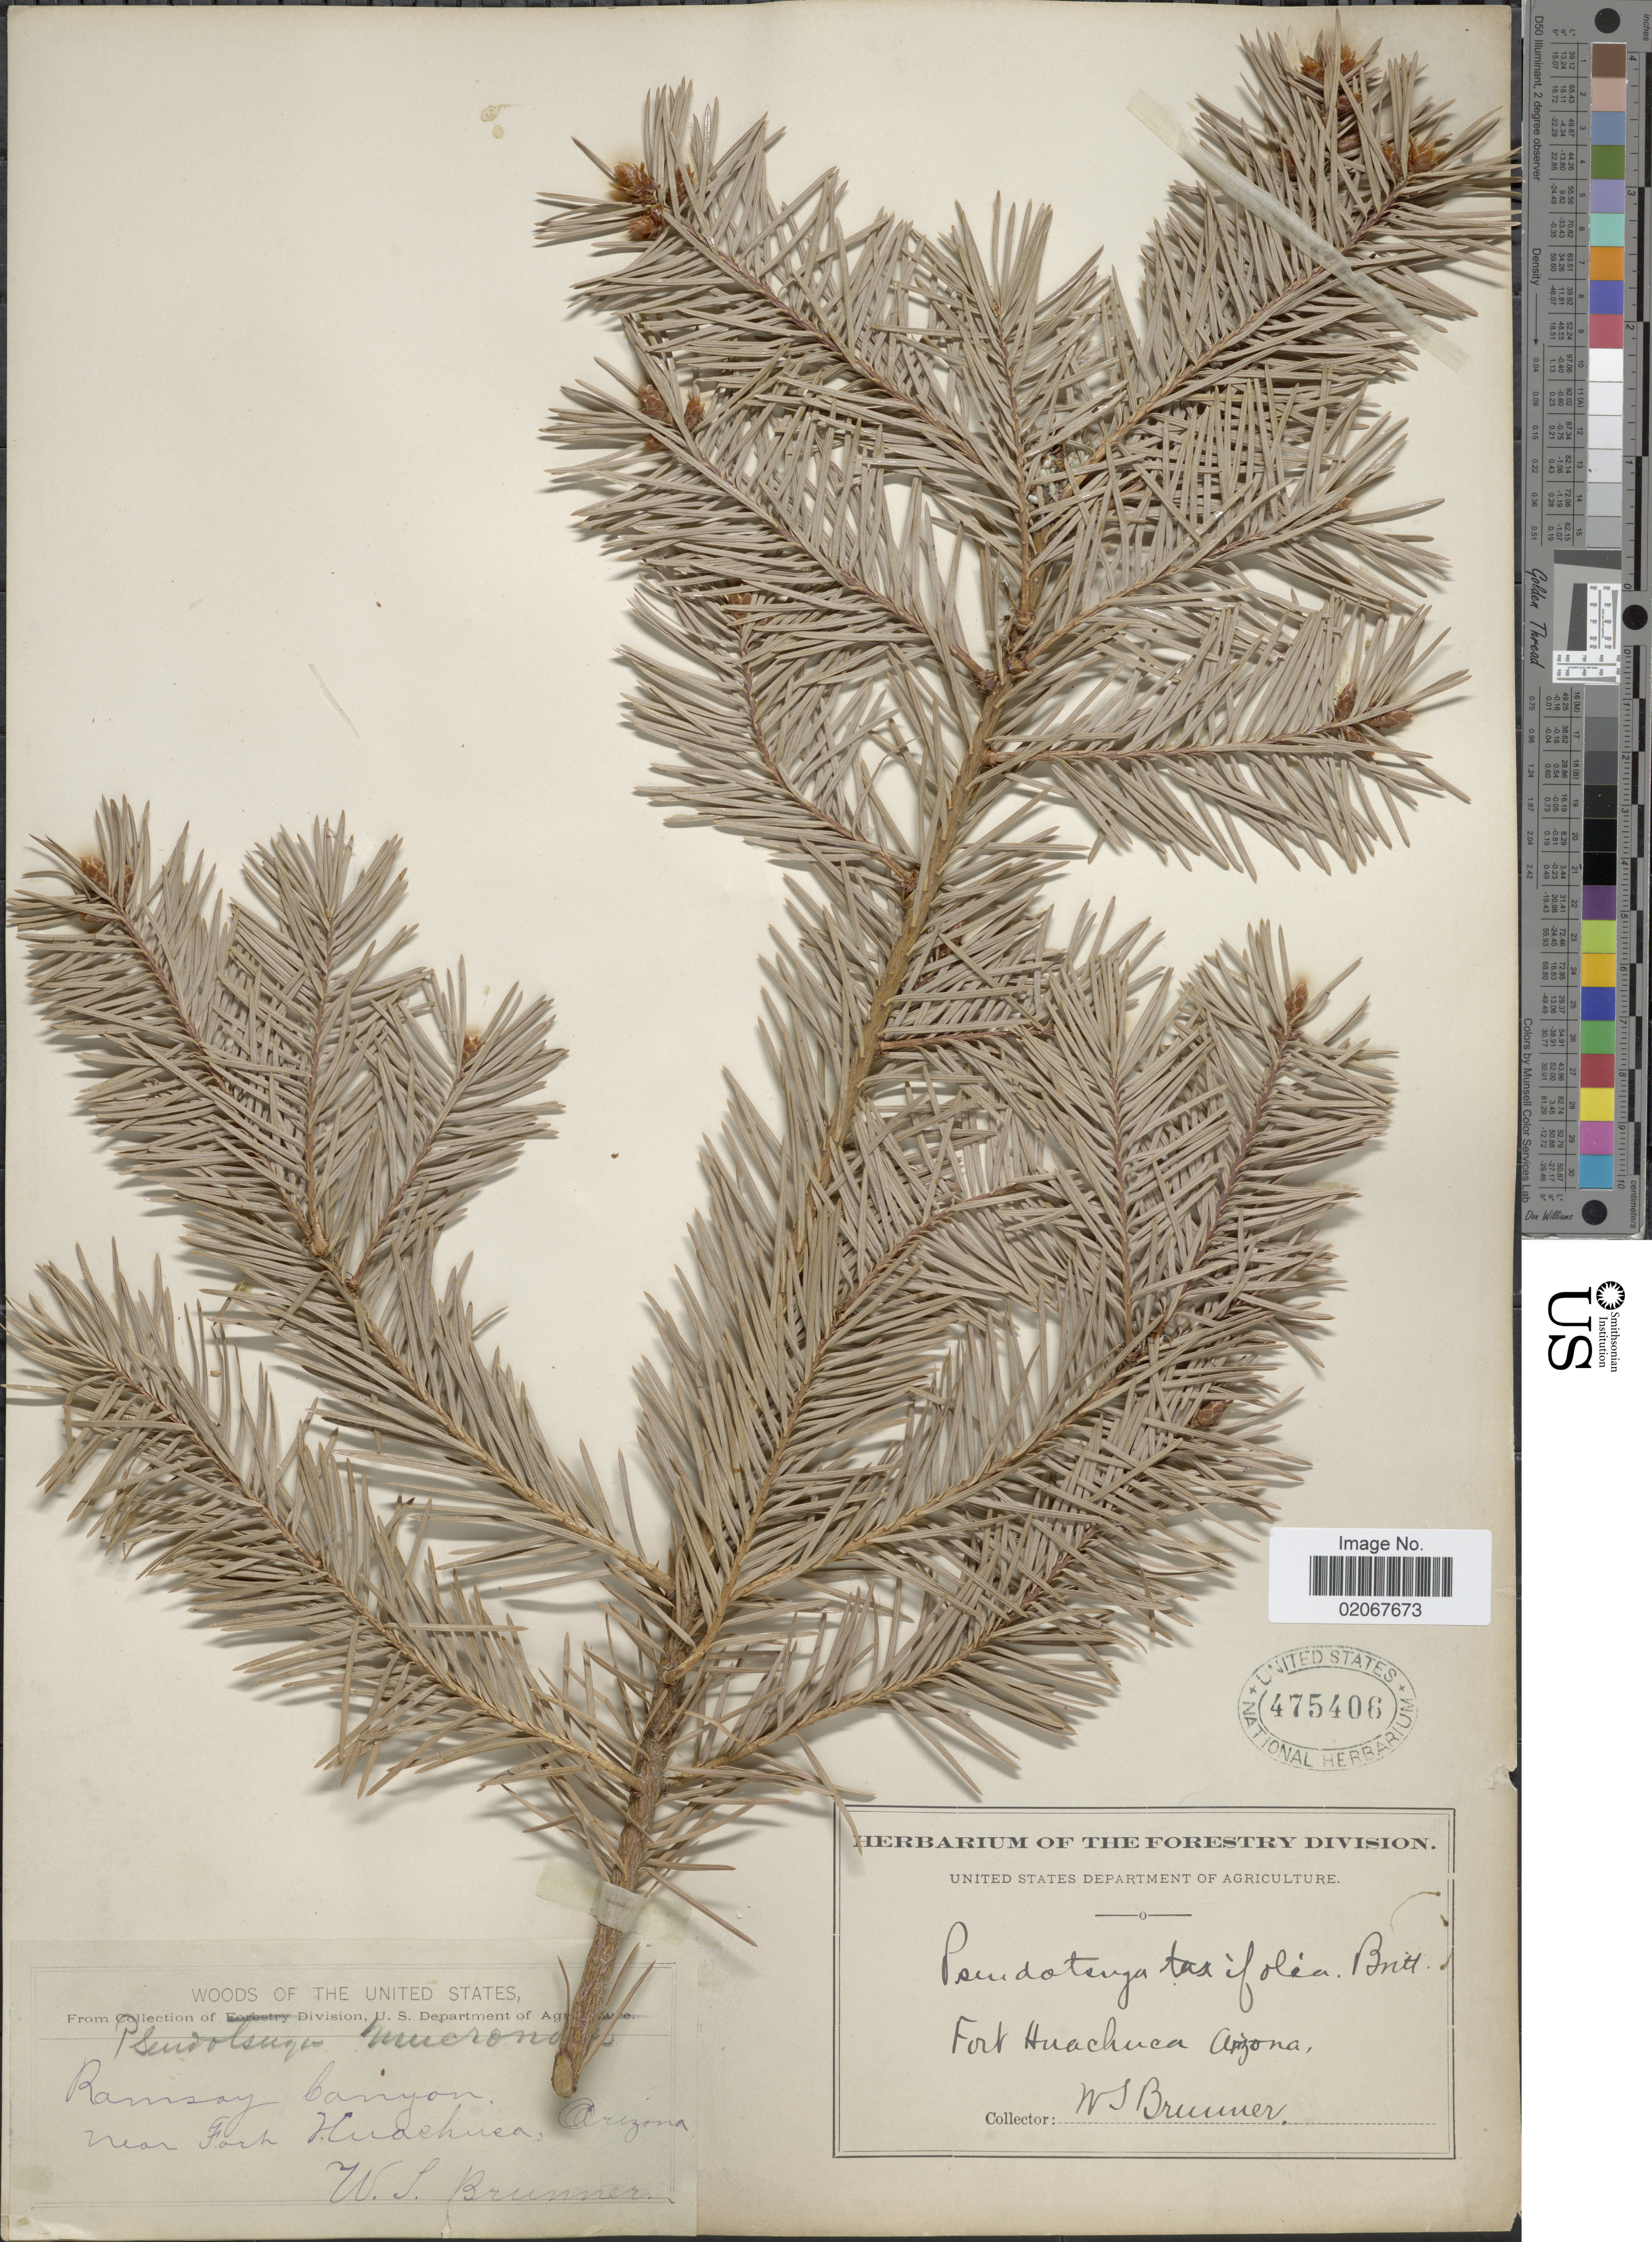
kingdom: Plantae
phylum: Tracheophyta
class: Pinopsida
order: Pinales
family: Pinaceae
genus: Pseudotsuga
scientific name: Pseudotsuga menziesii var. glauca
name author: (Beissn.) Franco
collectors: W. Brunner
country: United States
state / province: Arizona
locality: Ramsay Canyon near Fort Huachuca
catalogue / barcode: US 475406